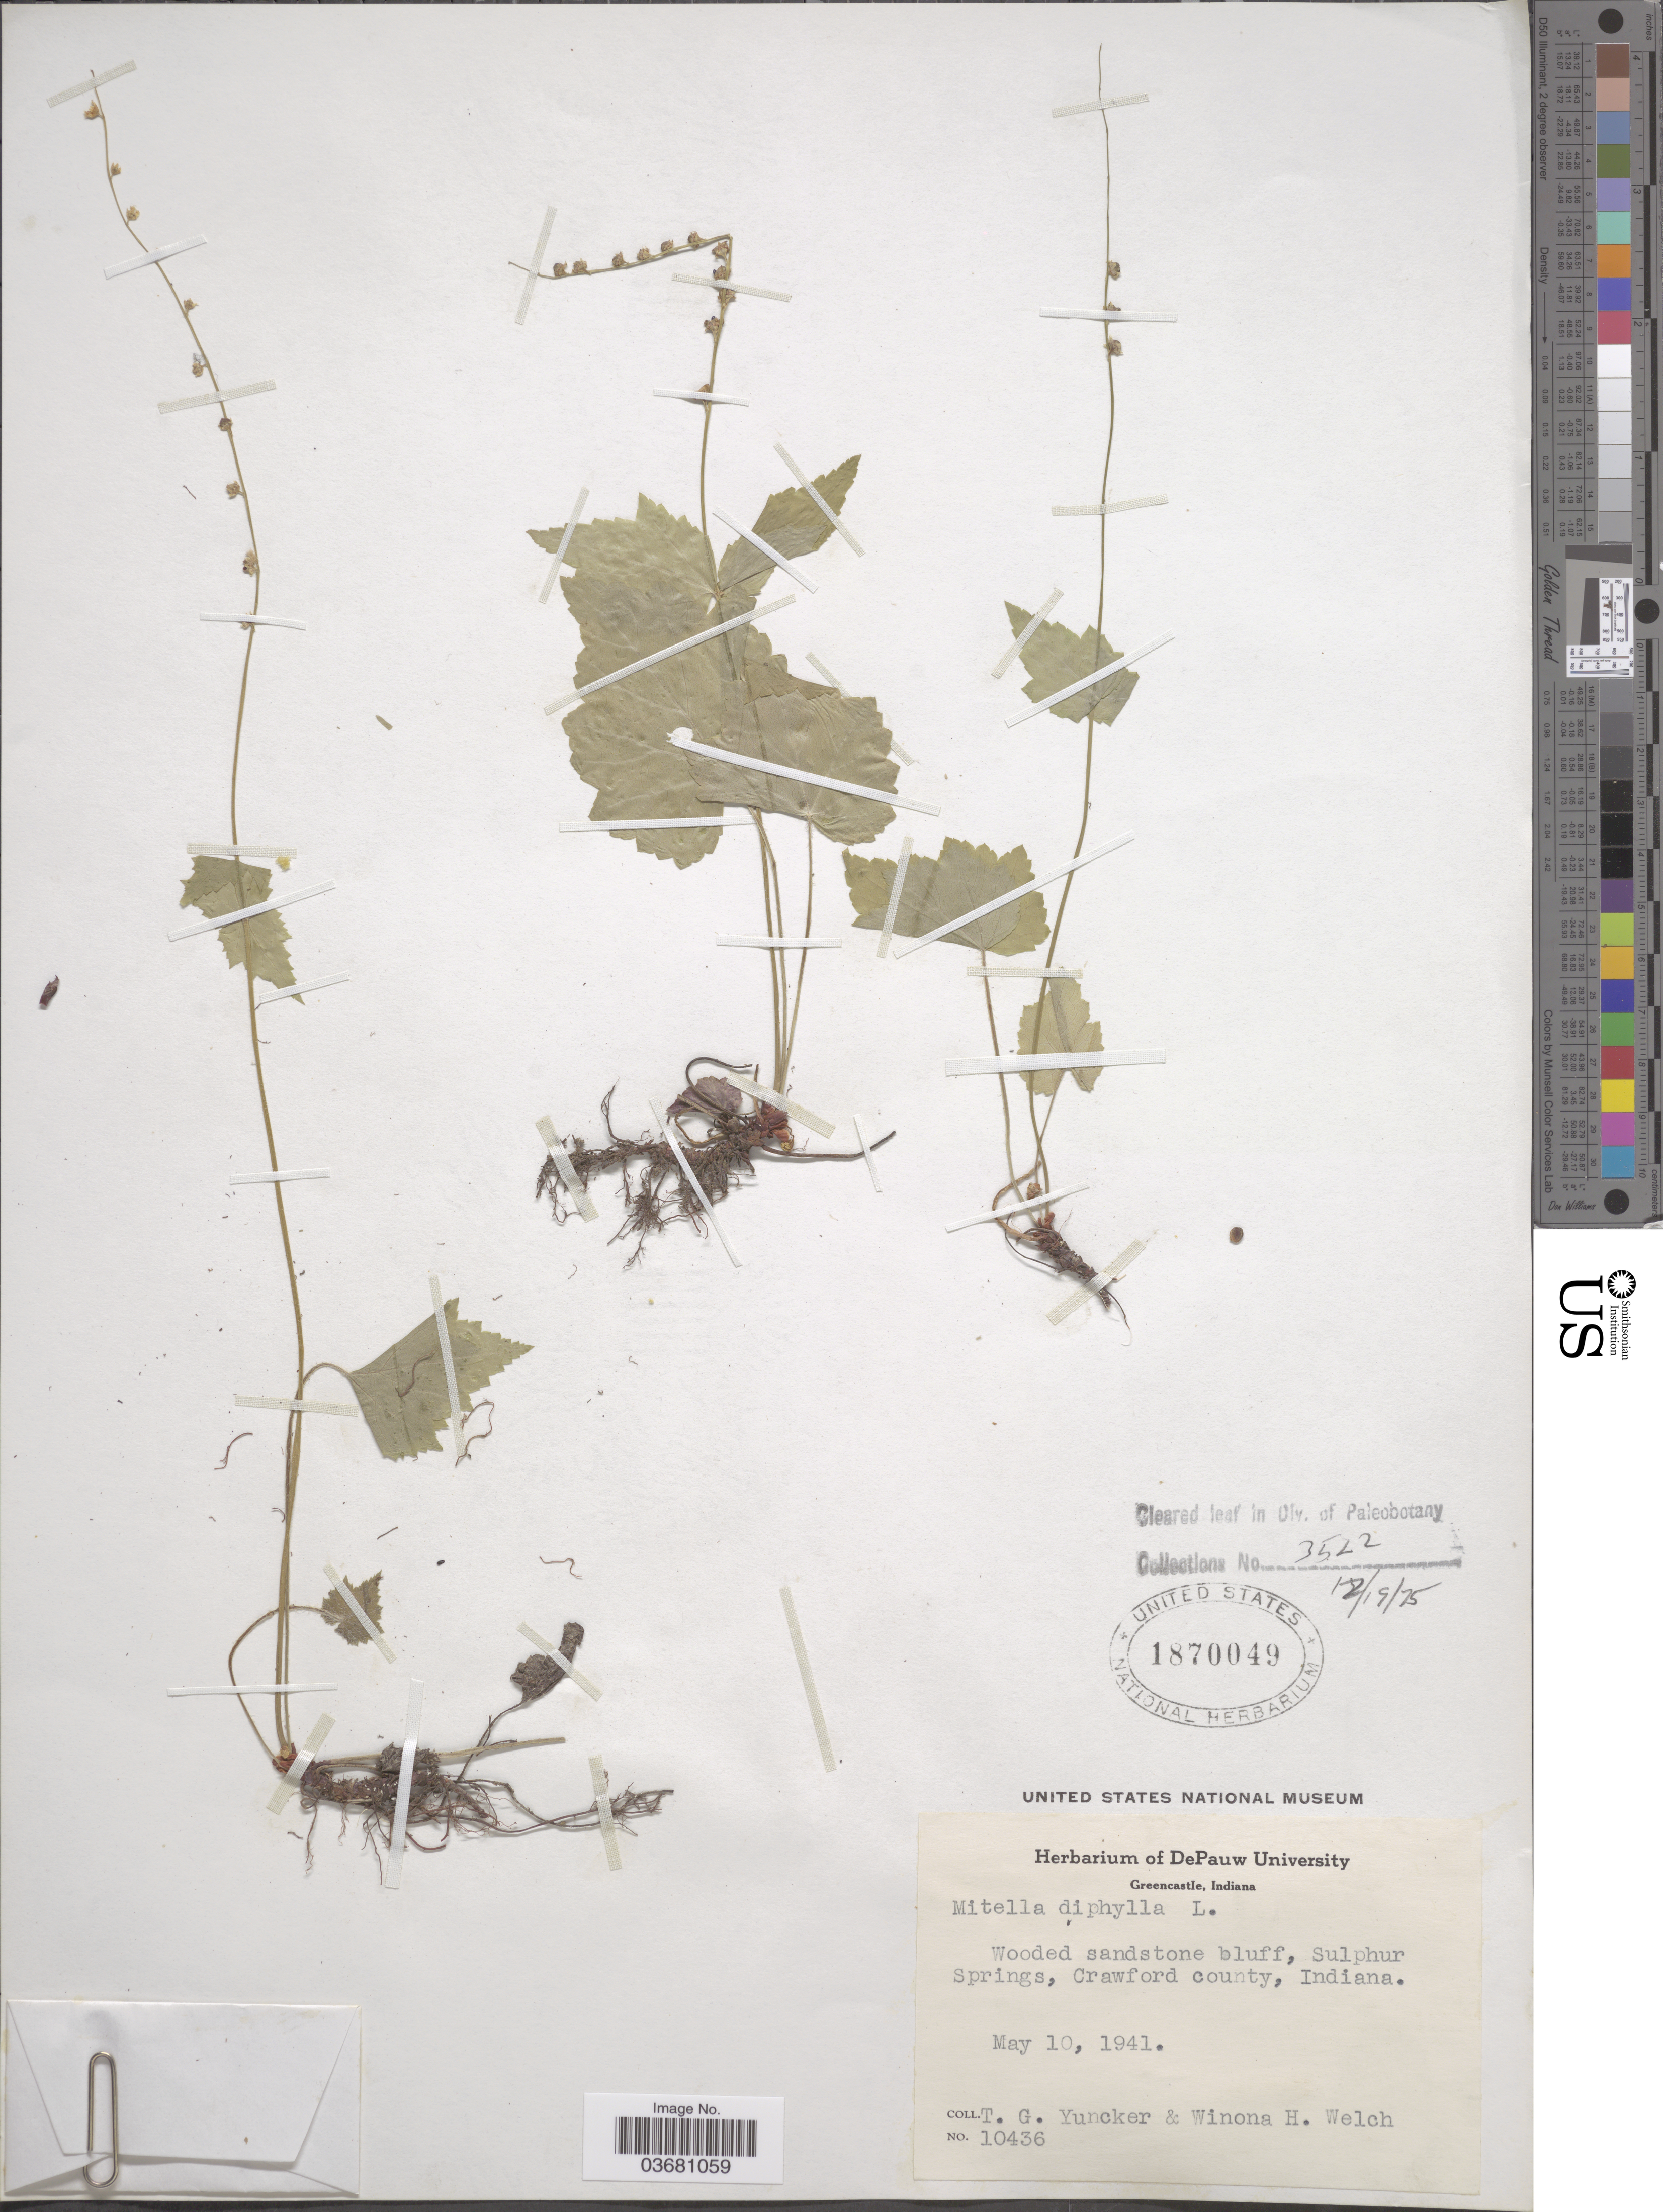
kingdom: Plantae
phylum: Tracheophyta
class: Magnoliopsida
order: Saxifragales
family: Saxifragaceae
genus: Mitella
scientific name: Mitella diphylla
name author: L.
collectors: T. G. Yuncker & W. H. Welch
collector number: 10436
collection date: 1941-05-10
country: United States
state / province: Indiana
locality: Wooded sandstone bluff, Sulphur Springs, Crawford county.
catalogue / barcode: US 1870049